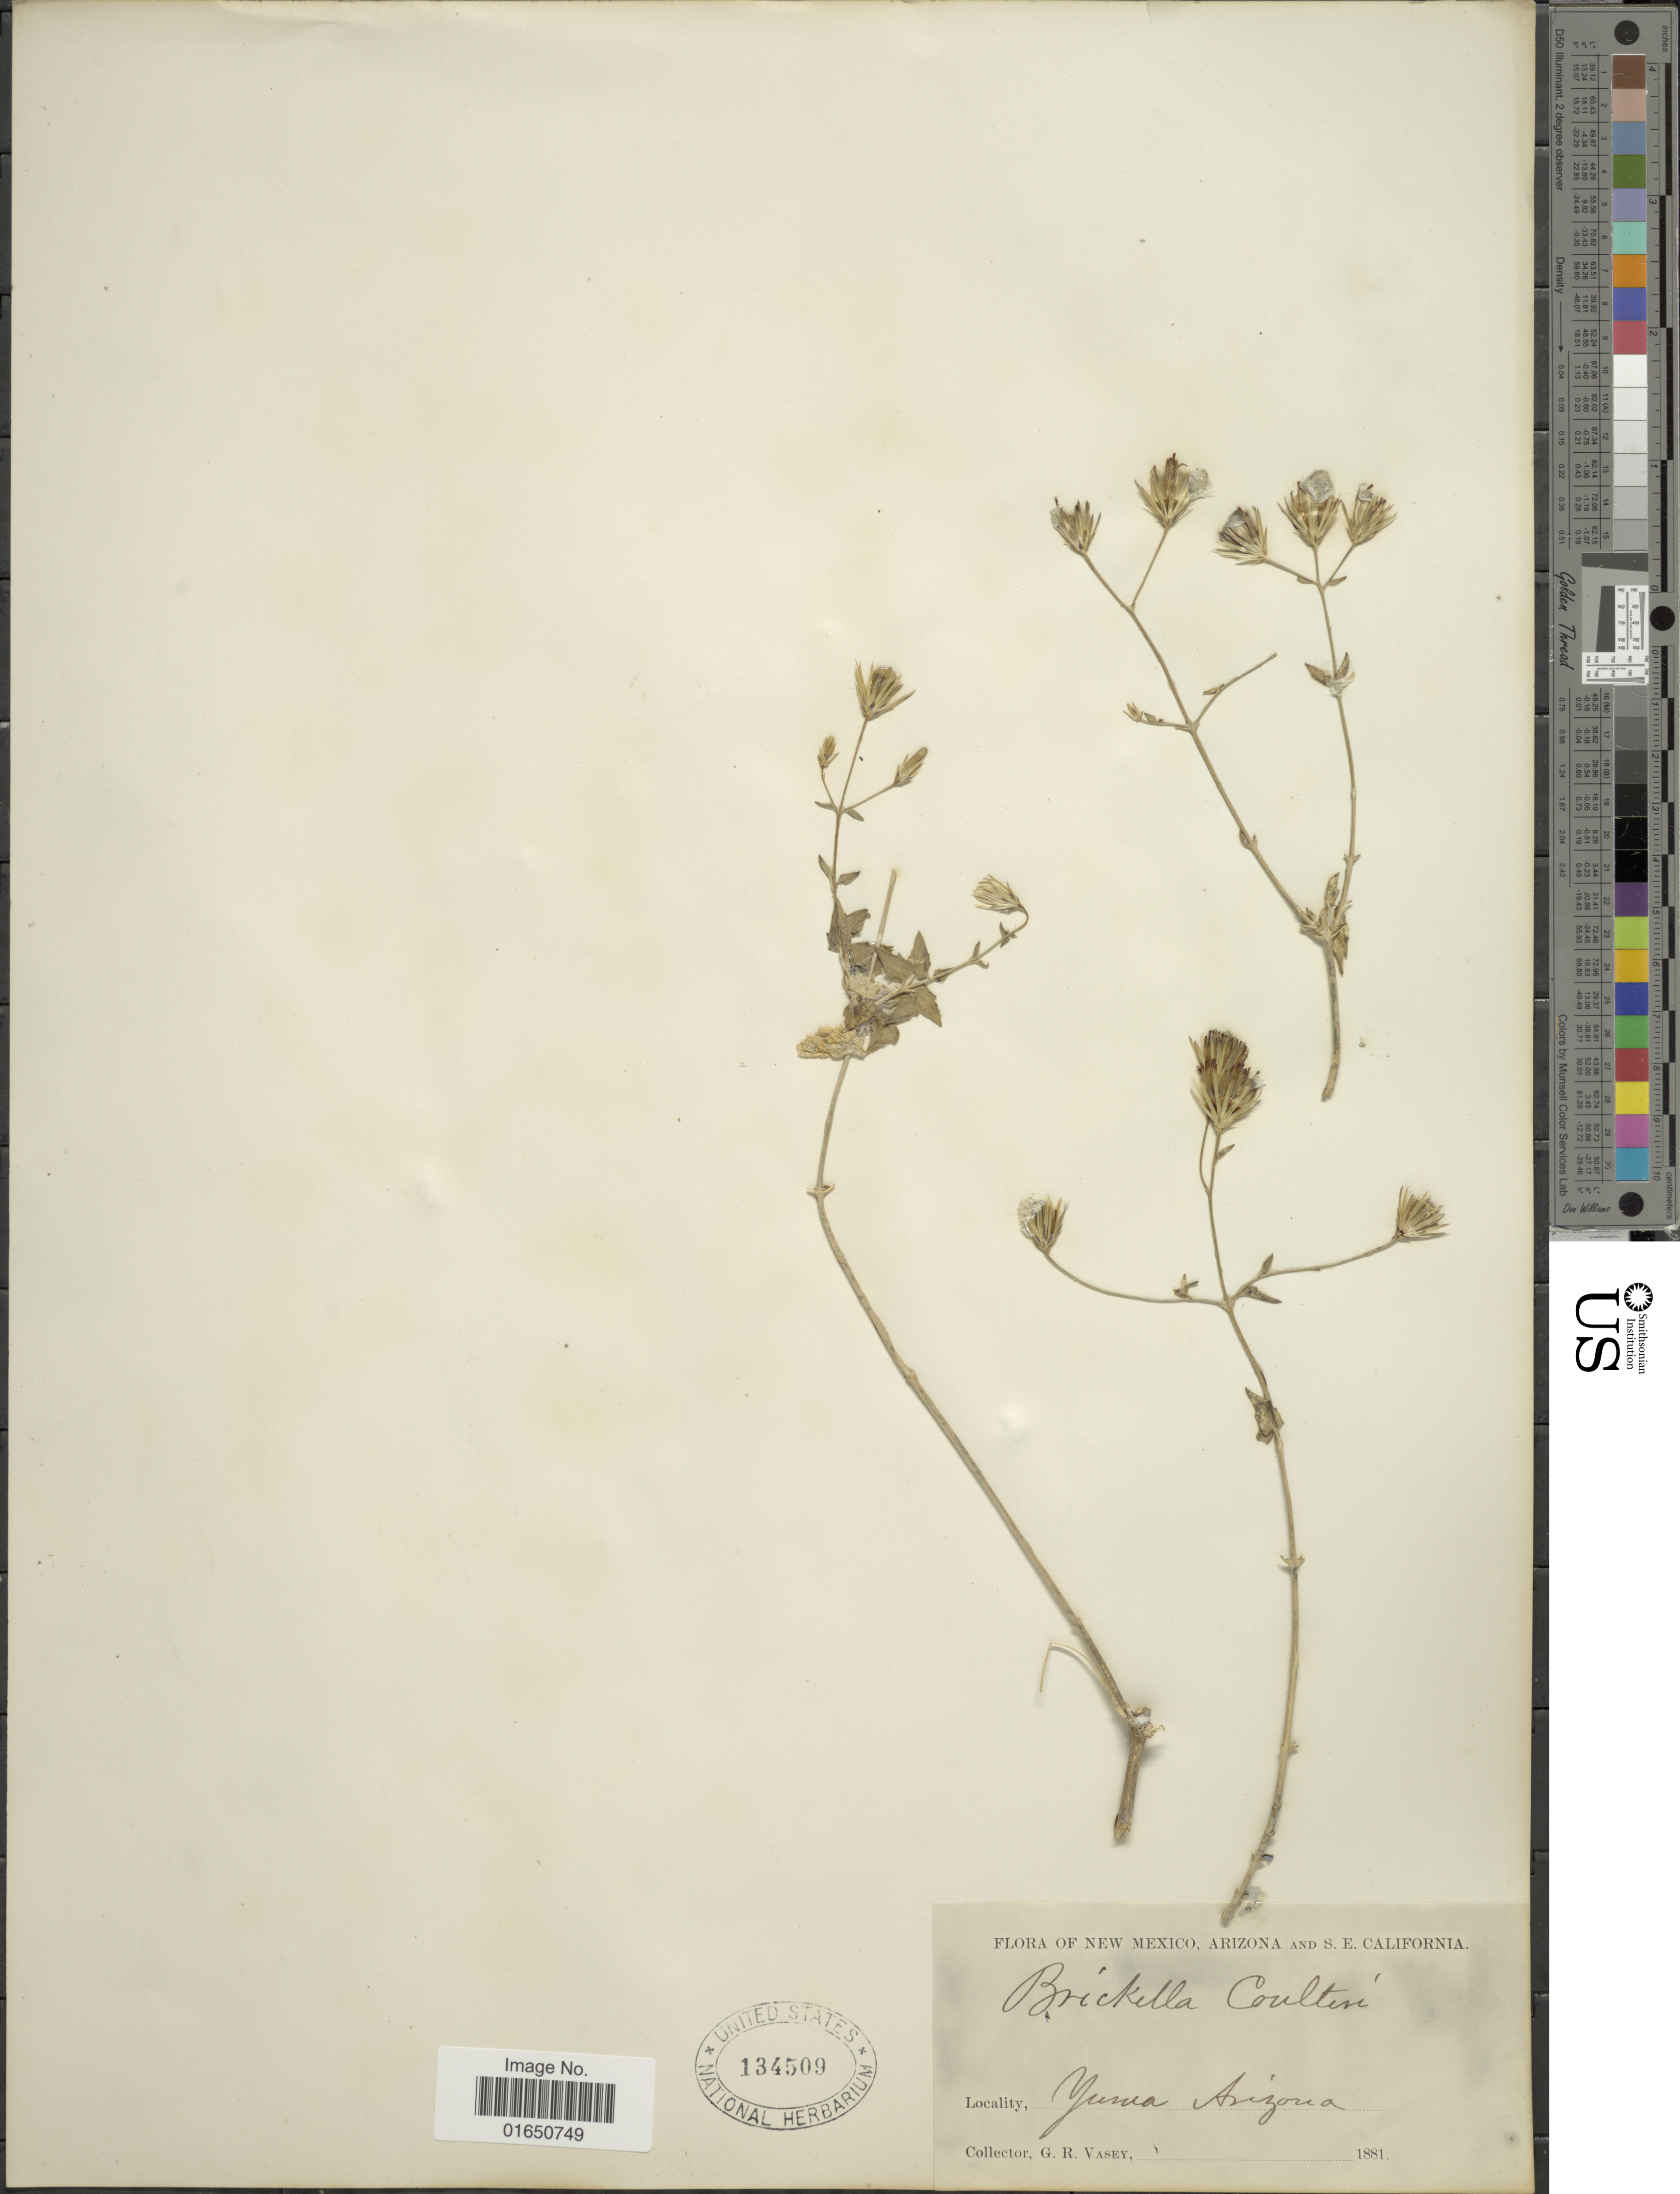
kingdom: Plantae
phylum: Tracheophyta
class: Magnoliopsida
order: Asterales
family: Asteraceae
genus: Brickellia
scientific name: Brickellia coulteri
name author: A. Gray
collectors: G. R. Vasey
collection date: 1881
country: United States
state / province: Arizona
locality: Juma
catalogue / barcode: US 134509